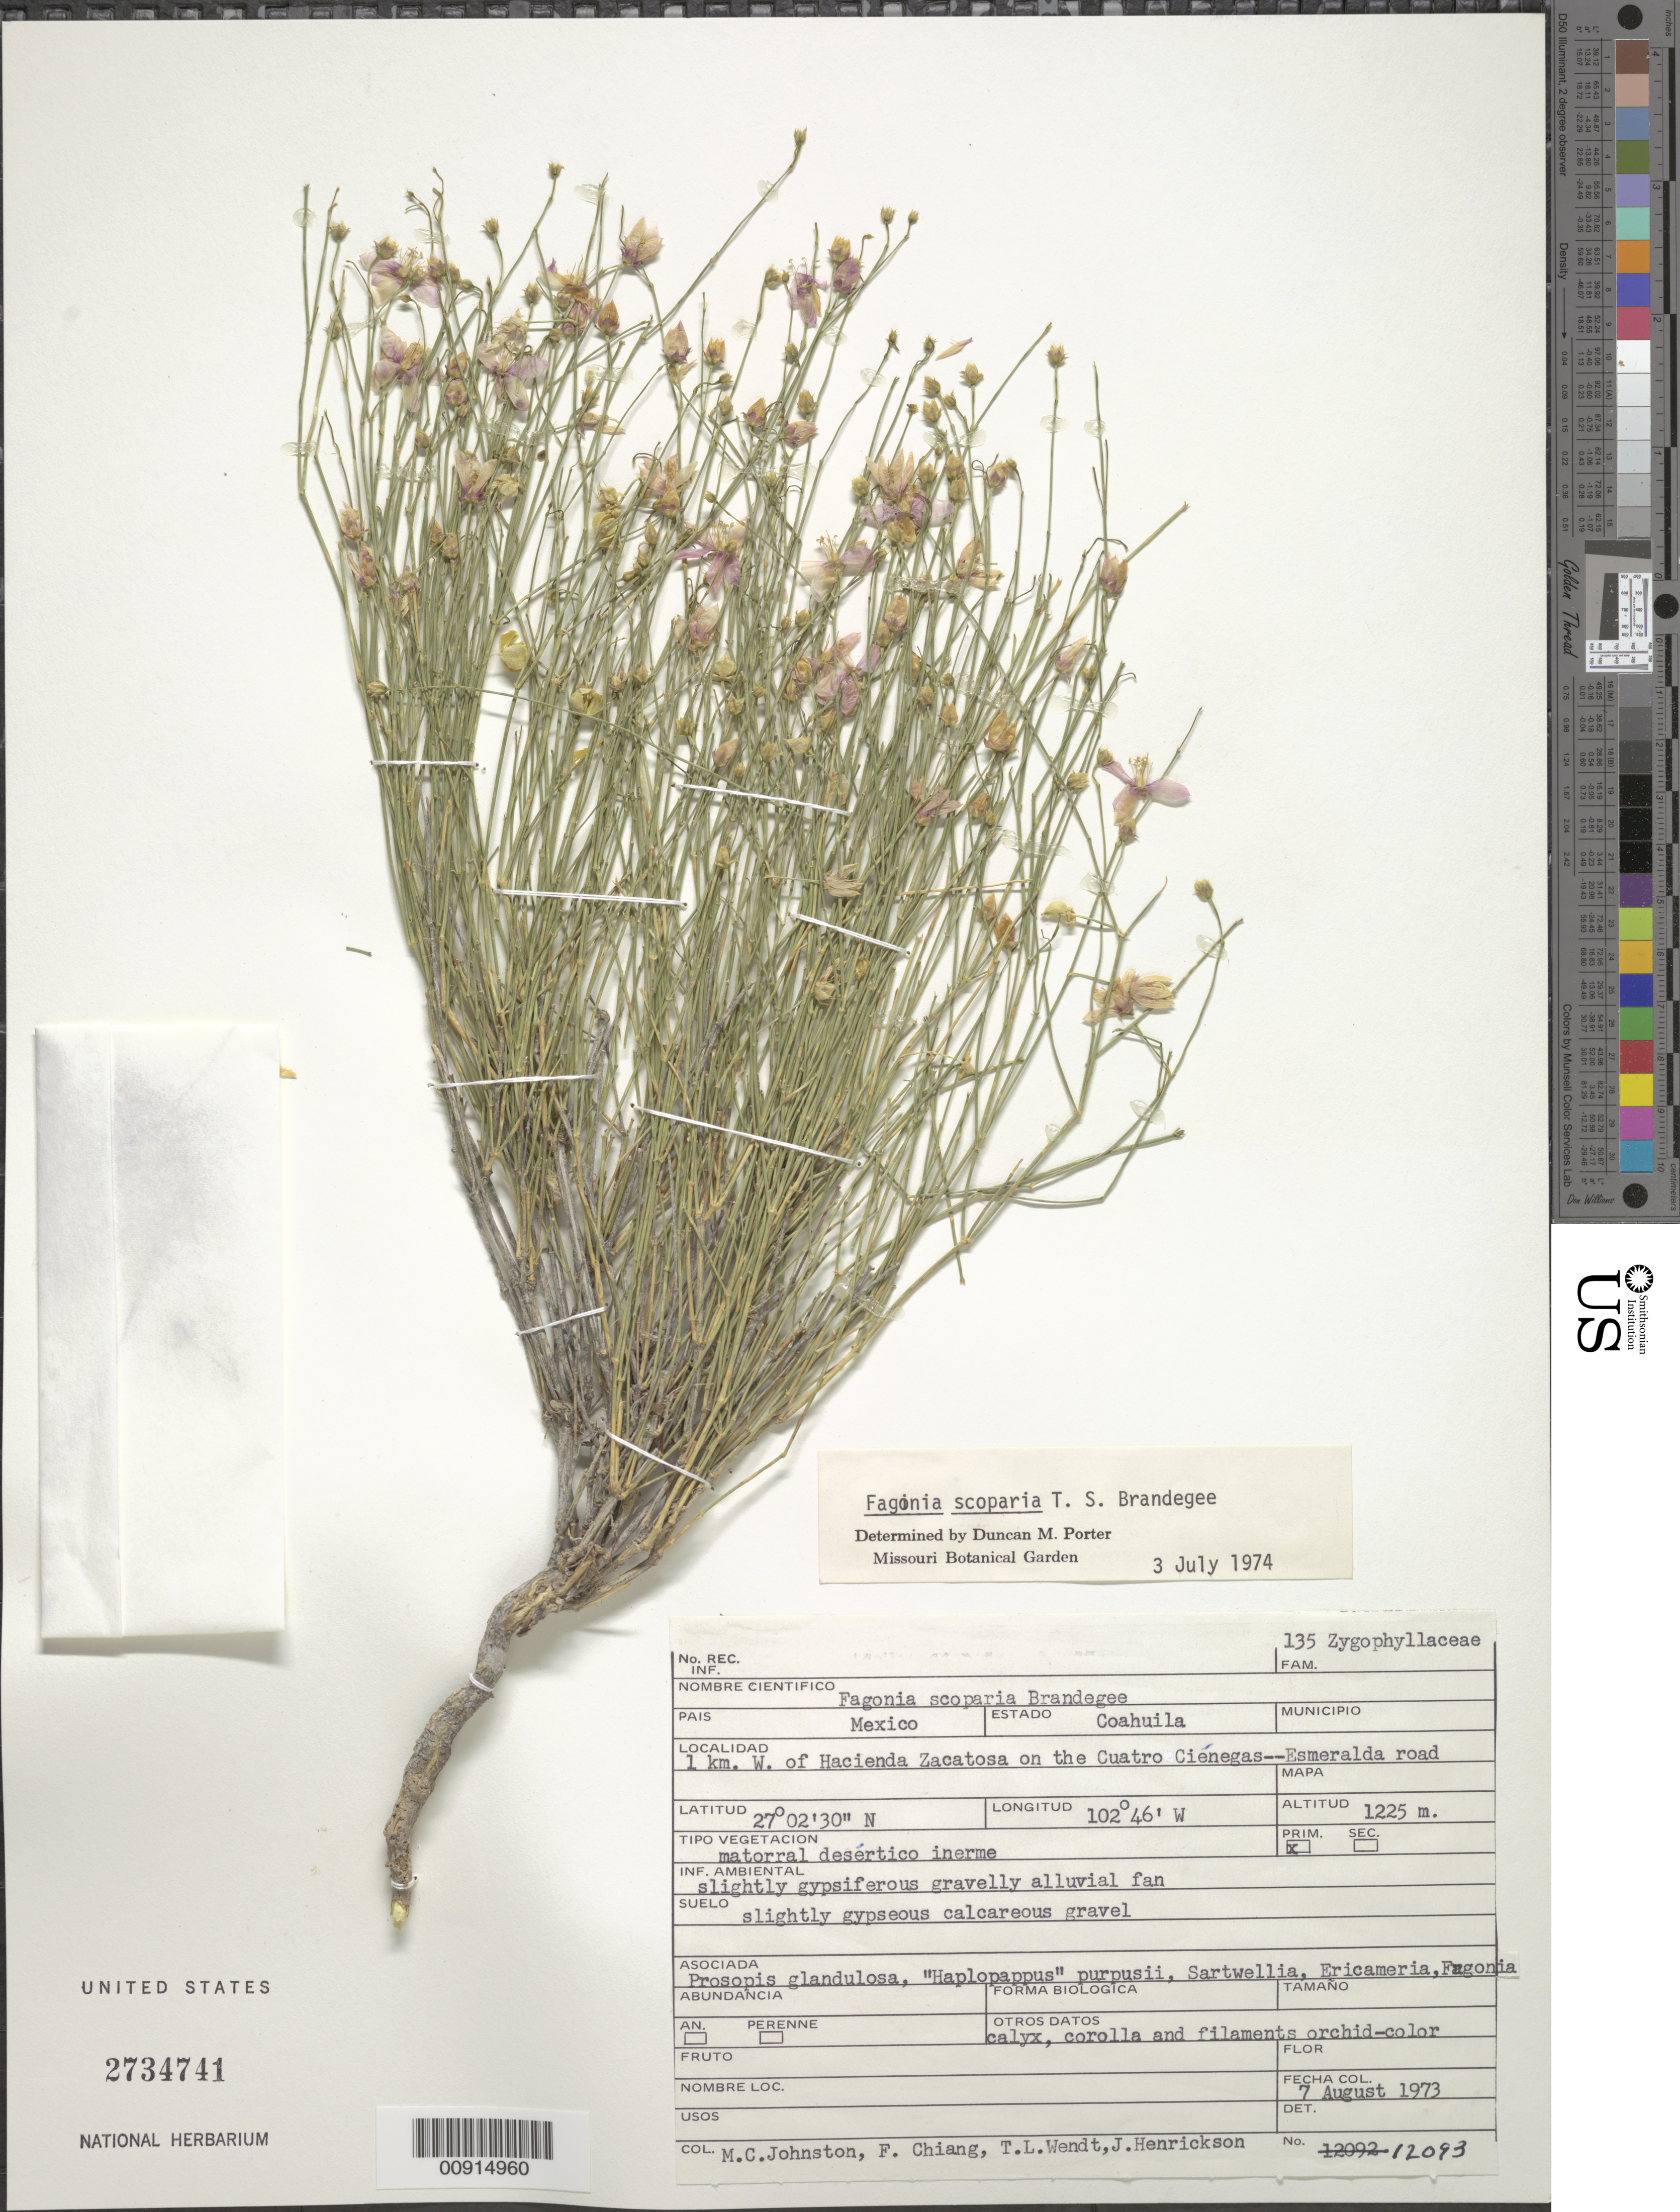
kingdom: Plantae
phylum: Tracheophyta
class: Magnoliopsida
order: Zygophyllales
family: Zygophyllaceae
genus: Fagonia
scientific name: Fagonia scoparia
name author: Brandegee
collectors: M. Johnston, F. Chiang, T. L. Wendt & J. Henrickson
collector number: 12093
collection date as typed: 07 Aug 1973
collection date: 1973-08-07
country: Mexico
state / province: Coahuila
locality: Coahuila: 1 km. W of Hacienda Zacatosa on the Cuatro Ciénegas - Esmeralda road.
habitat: Matorral desértico inerme; slightly gypsiferous gravelly alluvial fan; soil slightly gypseous calcareous gravel. Veg. prim.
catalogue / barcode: US 2734741